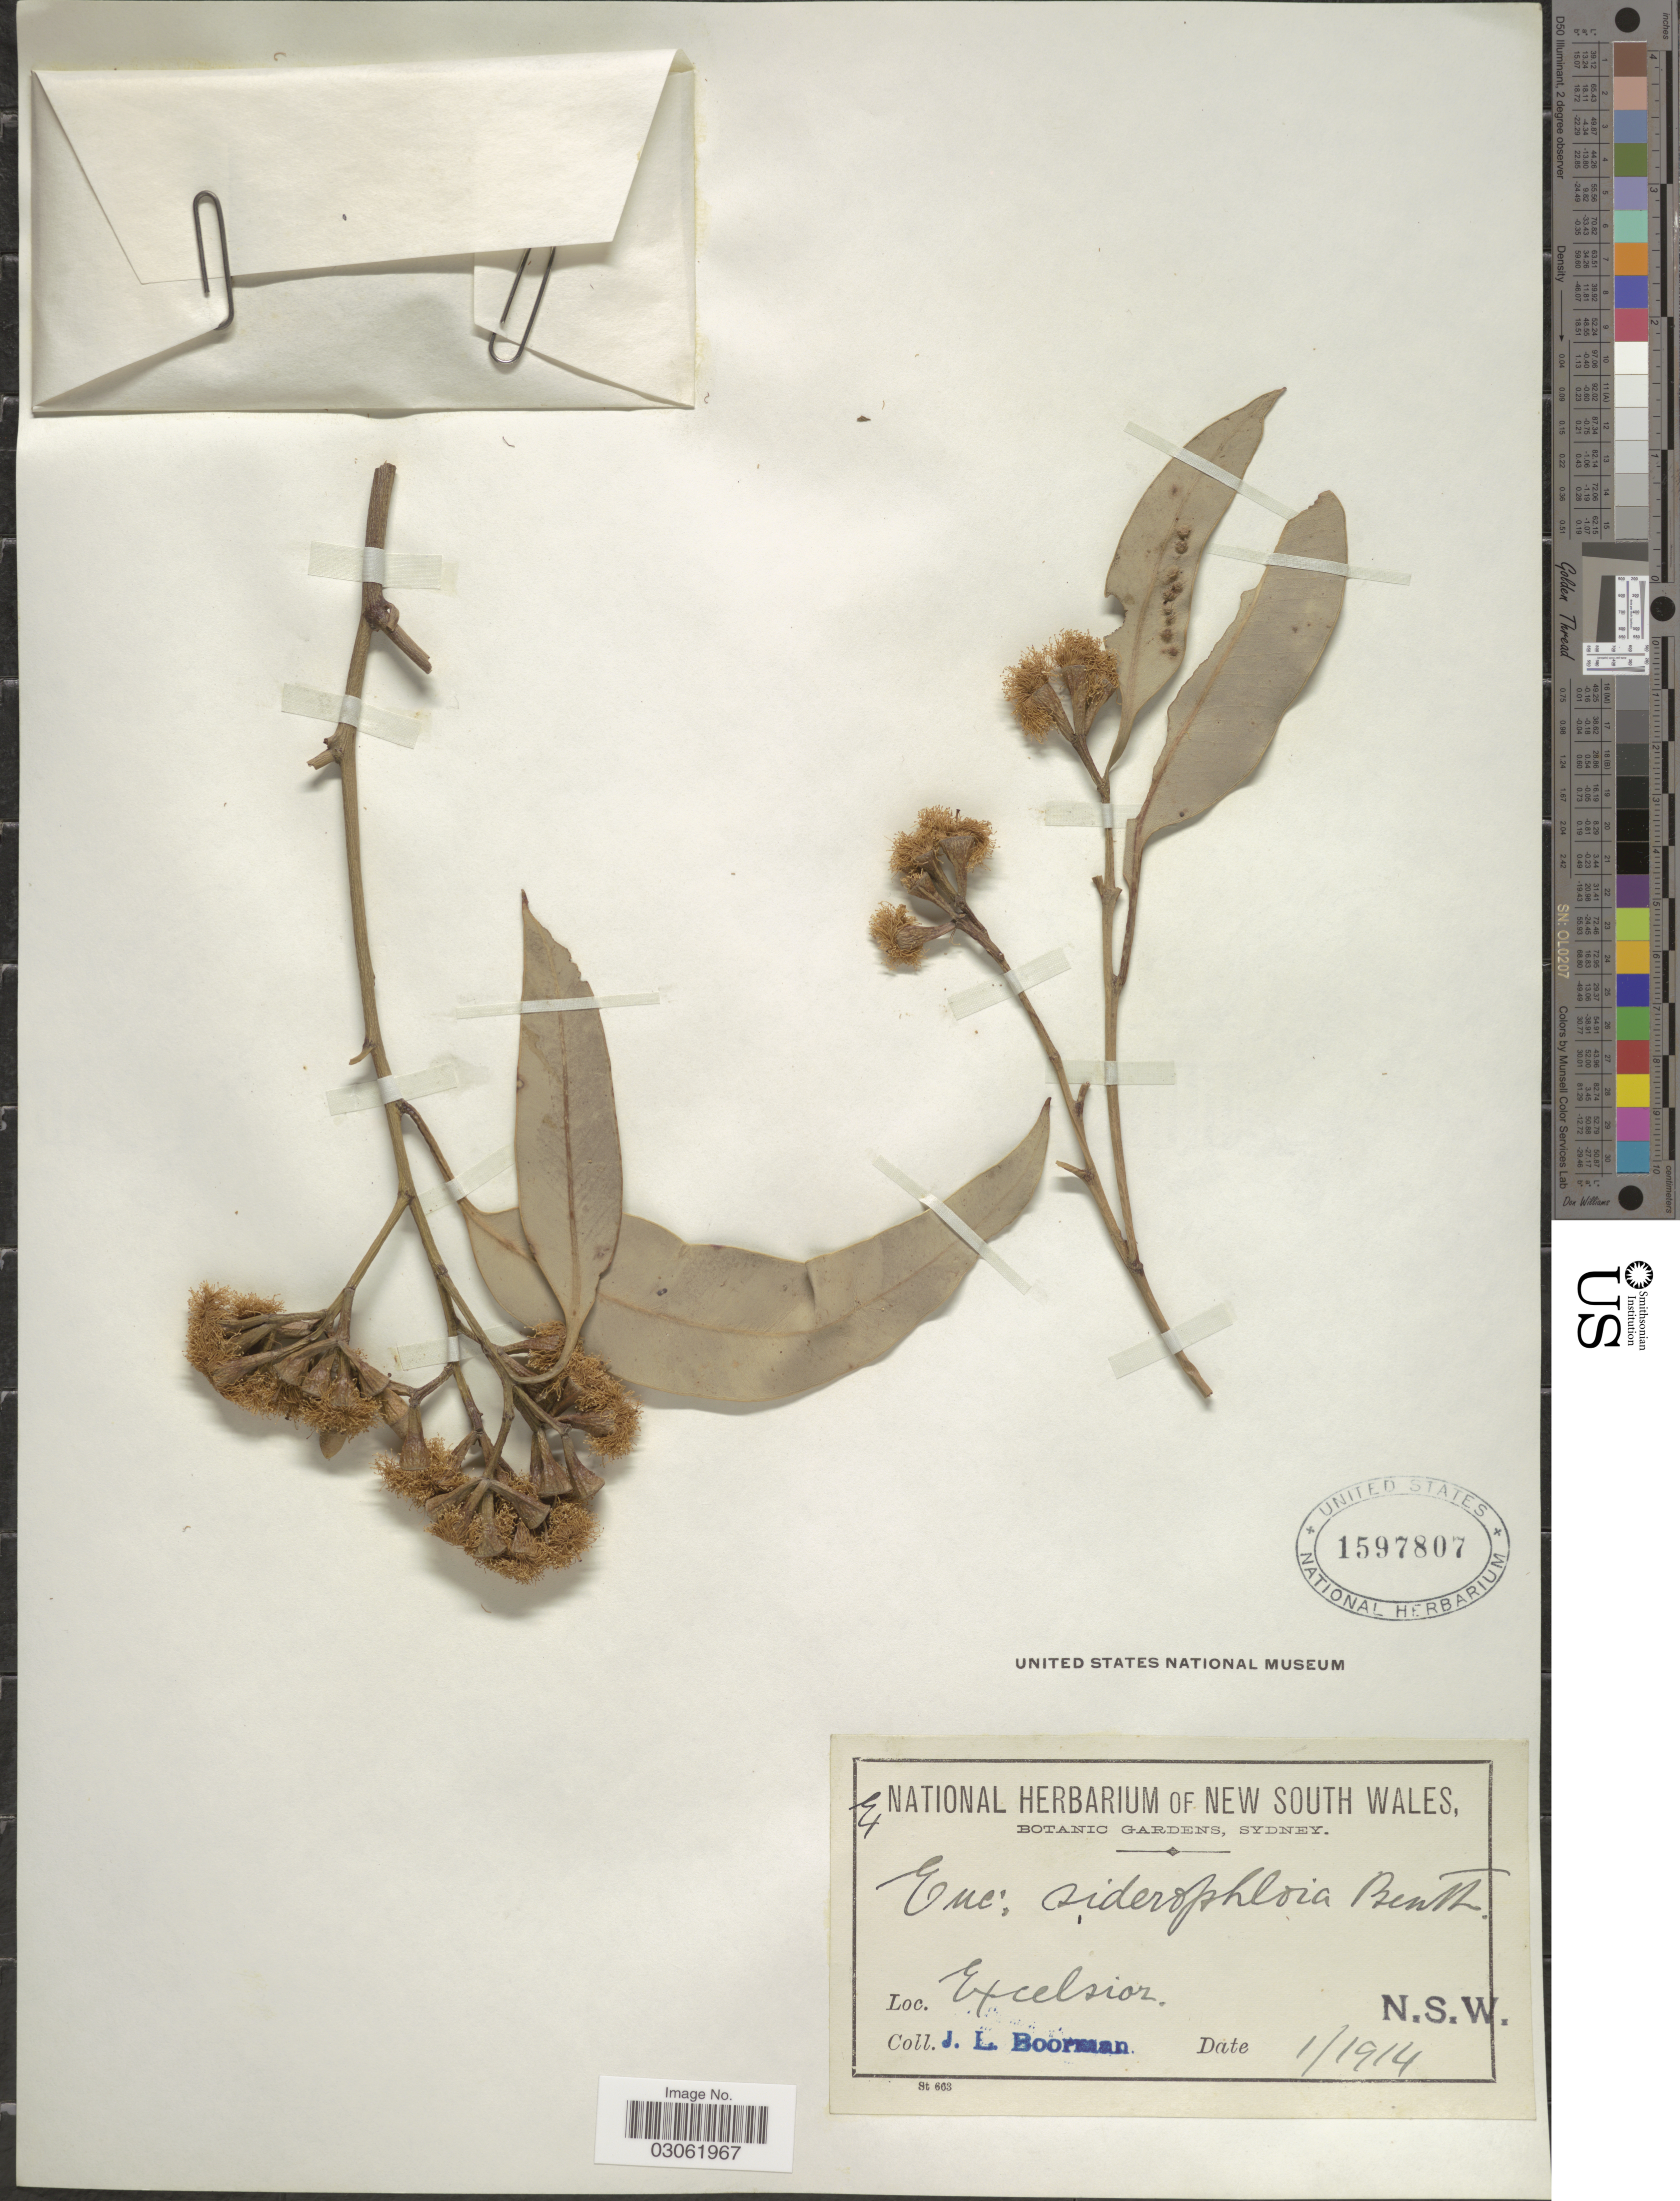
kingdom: Plantae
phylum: Tracheophyta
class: Magnoliopsida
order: Myrtales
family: Myrtaceae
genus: Eucalyptus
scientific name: Eucalyptus siderophloia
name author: Benth.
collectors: J. Boorman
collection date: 1914-01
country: Australia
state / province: New South Wales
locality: Excelsior.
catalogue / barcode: US 1597807